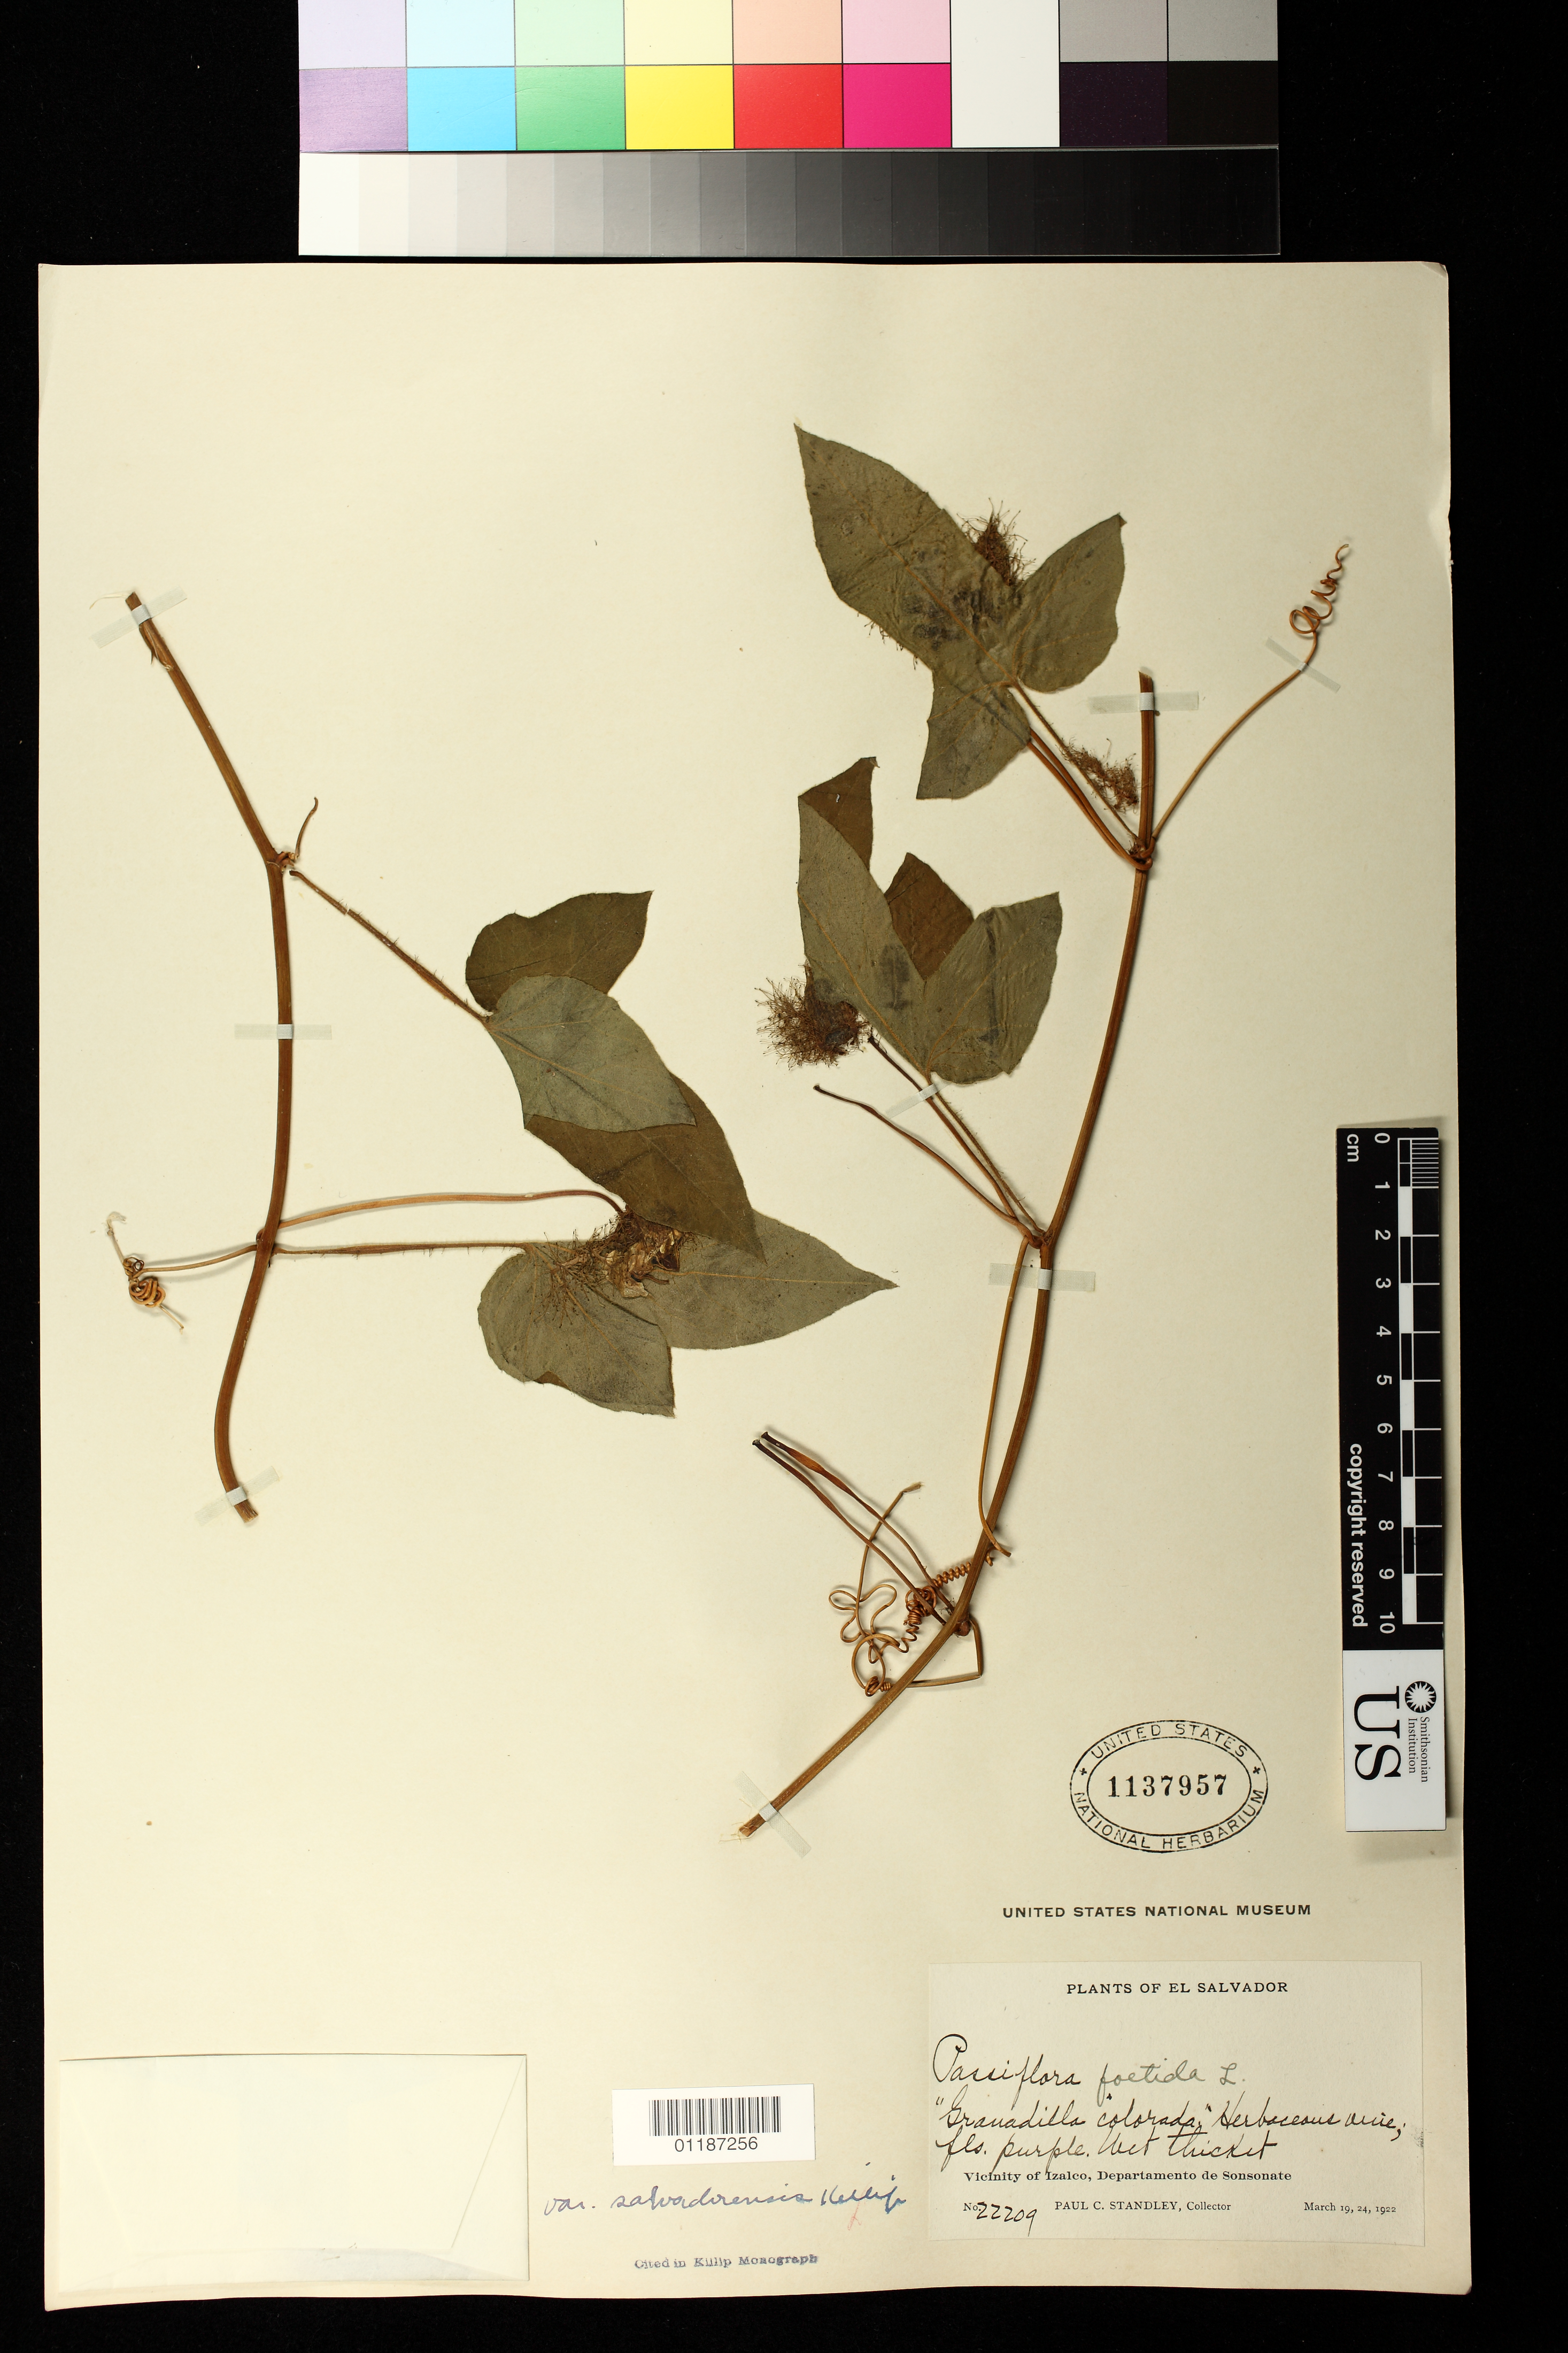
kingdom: Plantae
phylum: Tracheophyta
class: Magnoliopsida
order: Malpighiales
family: Passifloraceae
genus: Passiflora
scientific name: Passiflora foetida var. salvadorensis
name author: Killip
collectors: P. C. Standley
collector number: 22209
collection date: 1922-03-19/1922-03-24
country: El Salvador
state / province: Sonsonate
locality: Vicinity of Izalco.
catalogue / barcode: US 1137957